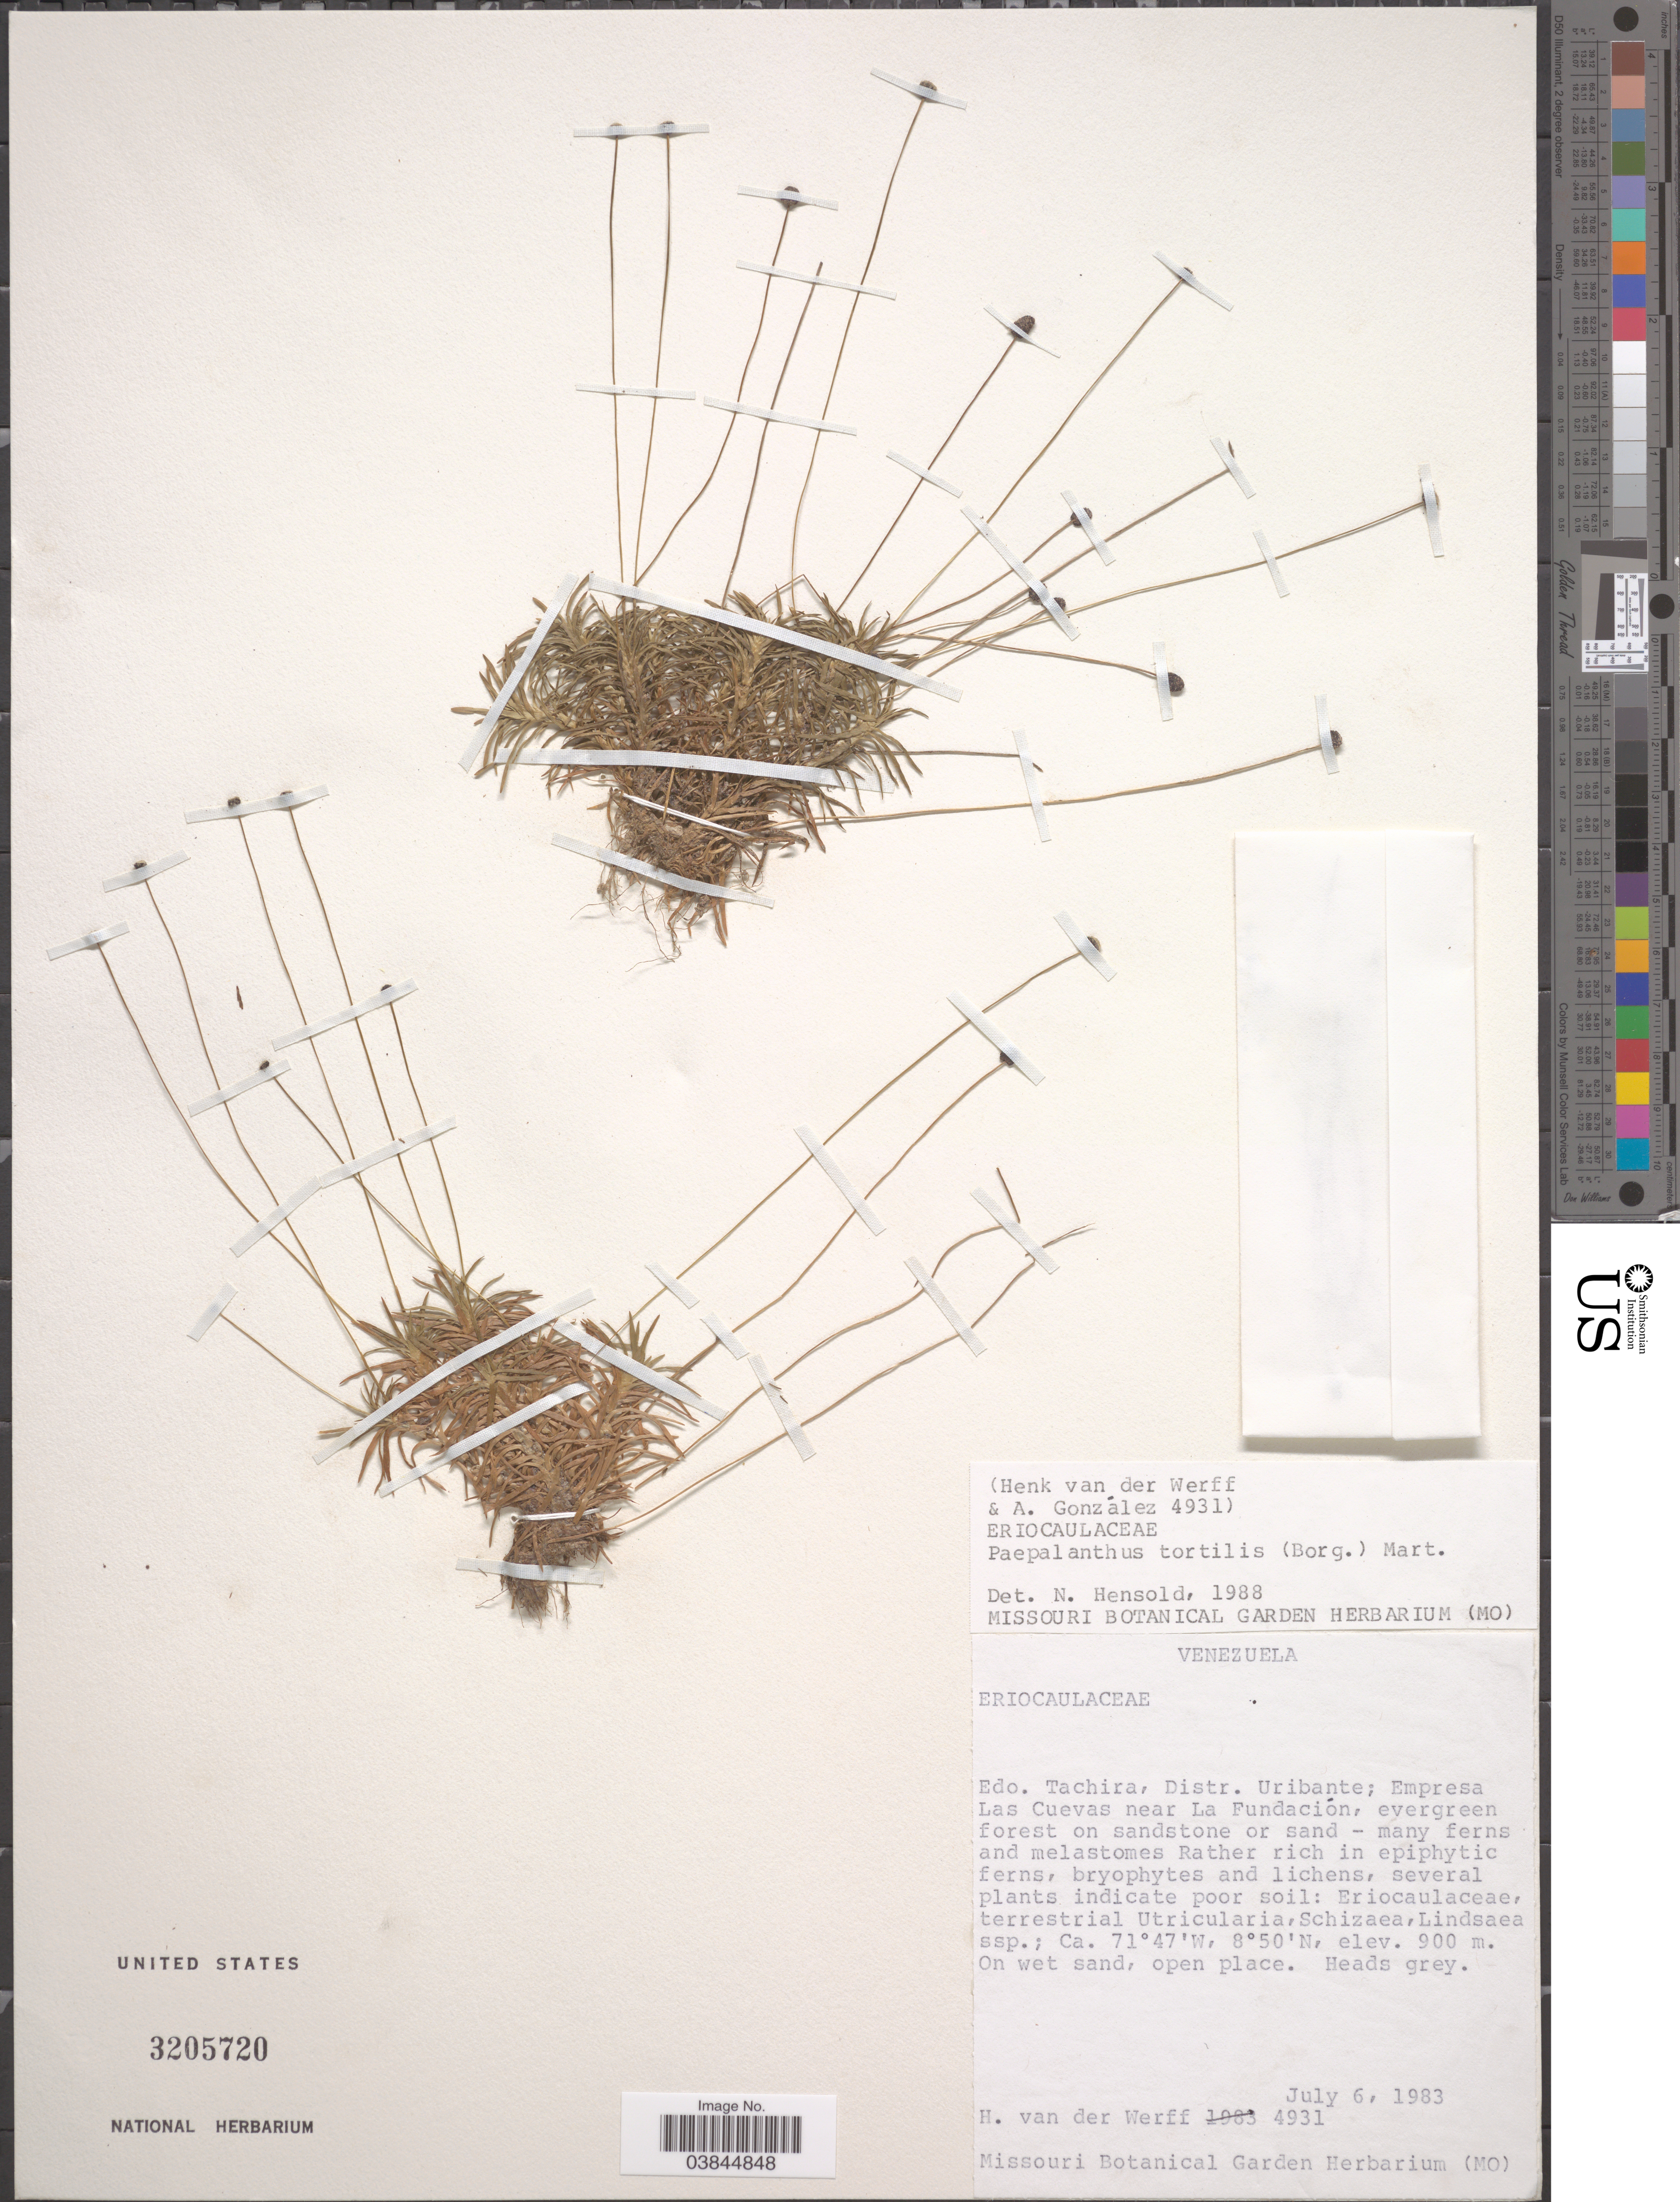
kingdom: Plantae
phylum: Tracheophyta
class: Liliopsida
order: Poales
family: Eriocaulaceae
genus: Paepalanthus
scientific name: Paepalanthus tortilis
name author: (Bong.) Koern.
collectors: H. van der Werff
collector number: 4931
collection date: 1983-07-06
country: Venezuela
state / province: Tachira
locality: Distr. Uribante; Empresa Las Cuevas near La Fundación.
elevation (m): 900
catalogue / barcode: US 3205720